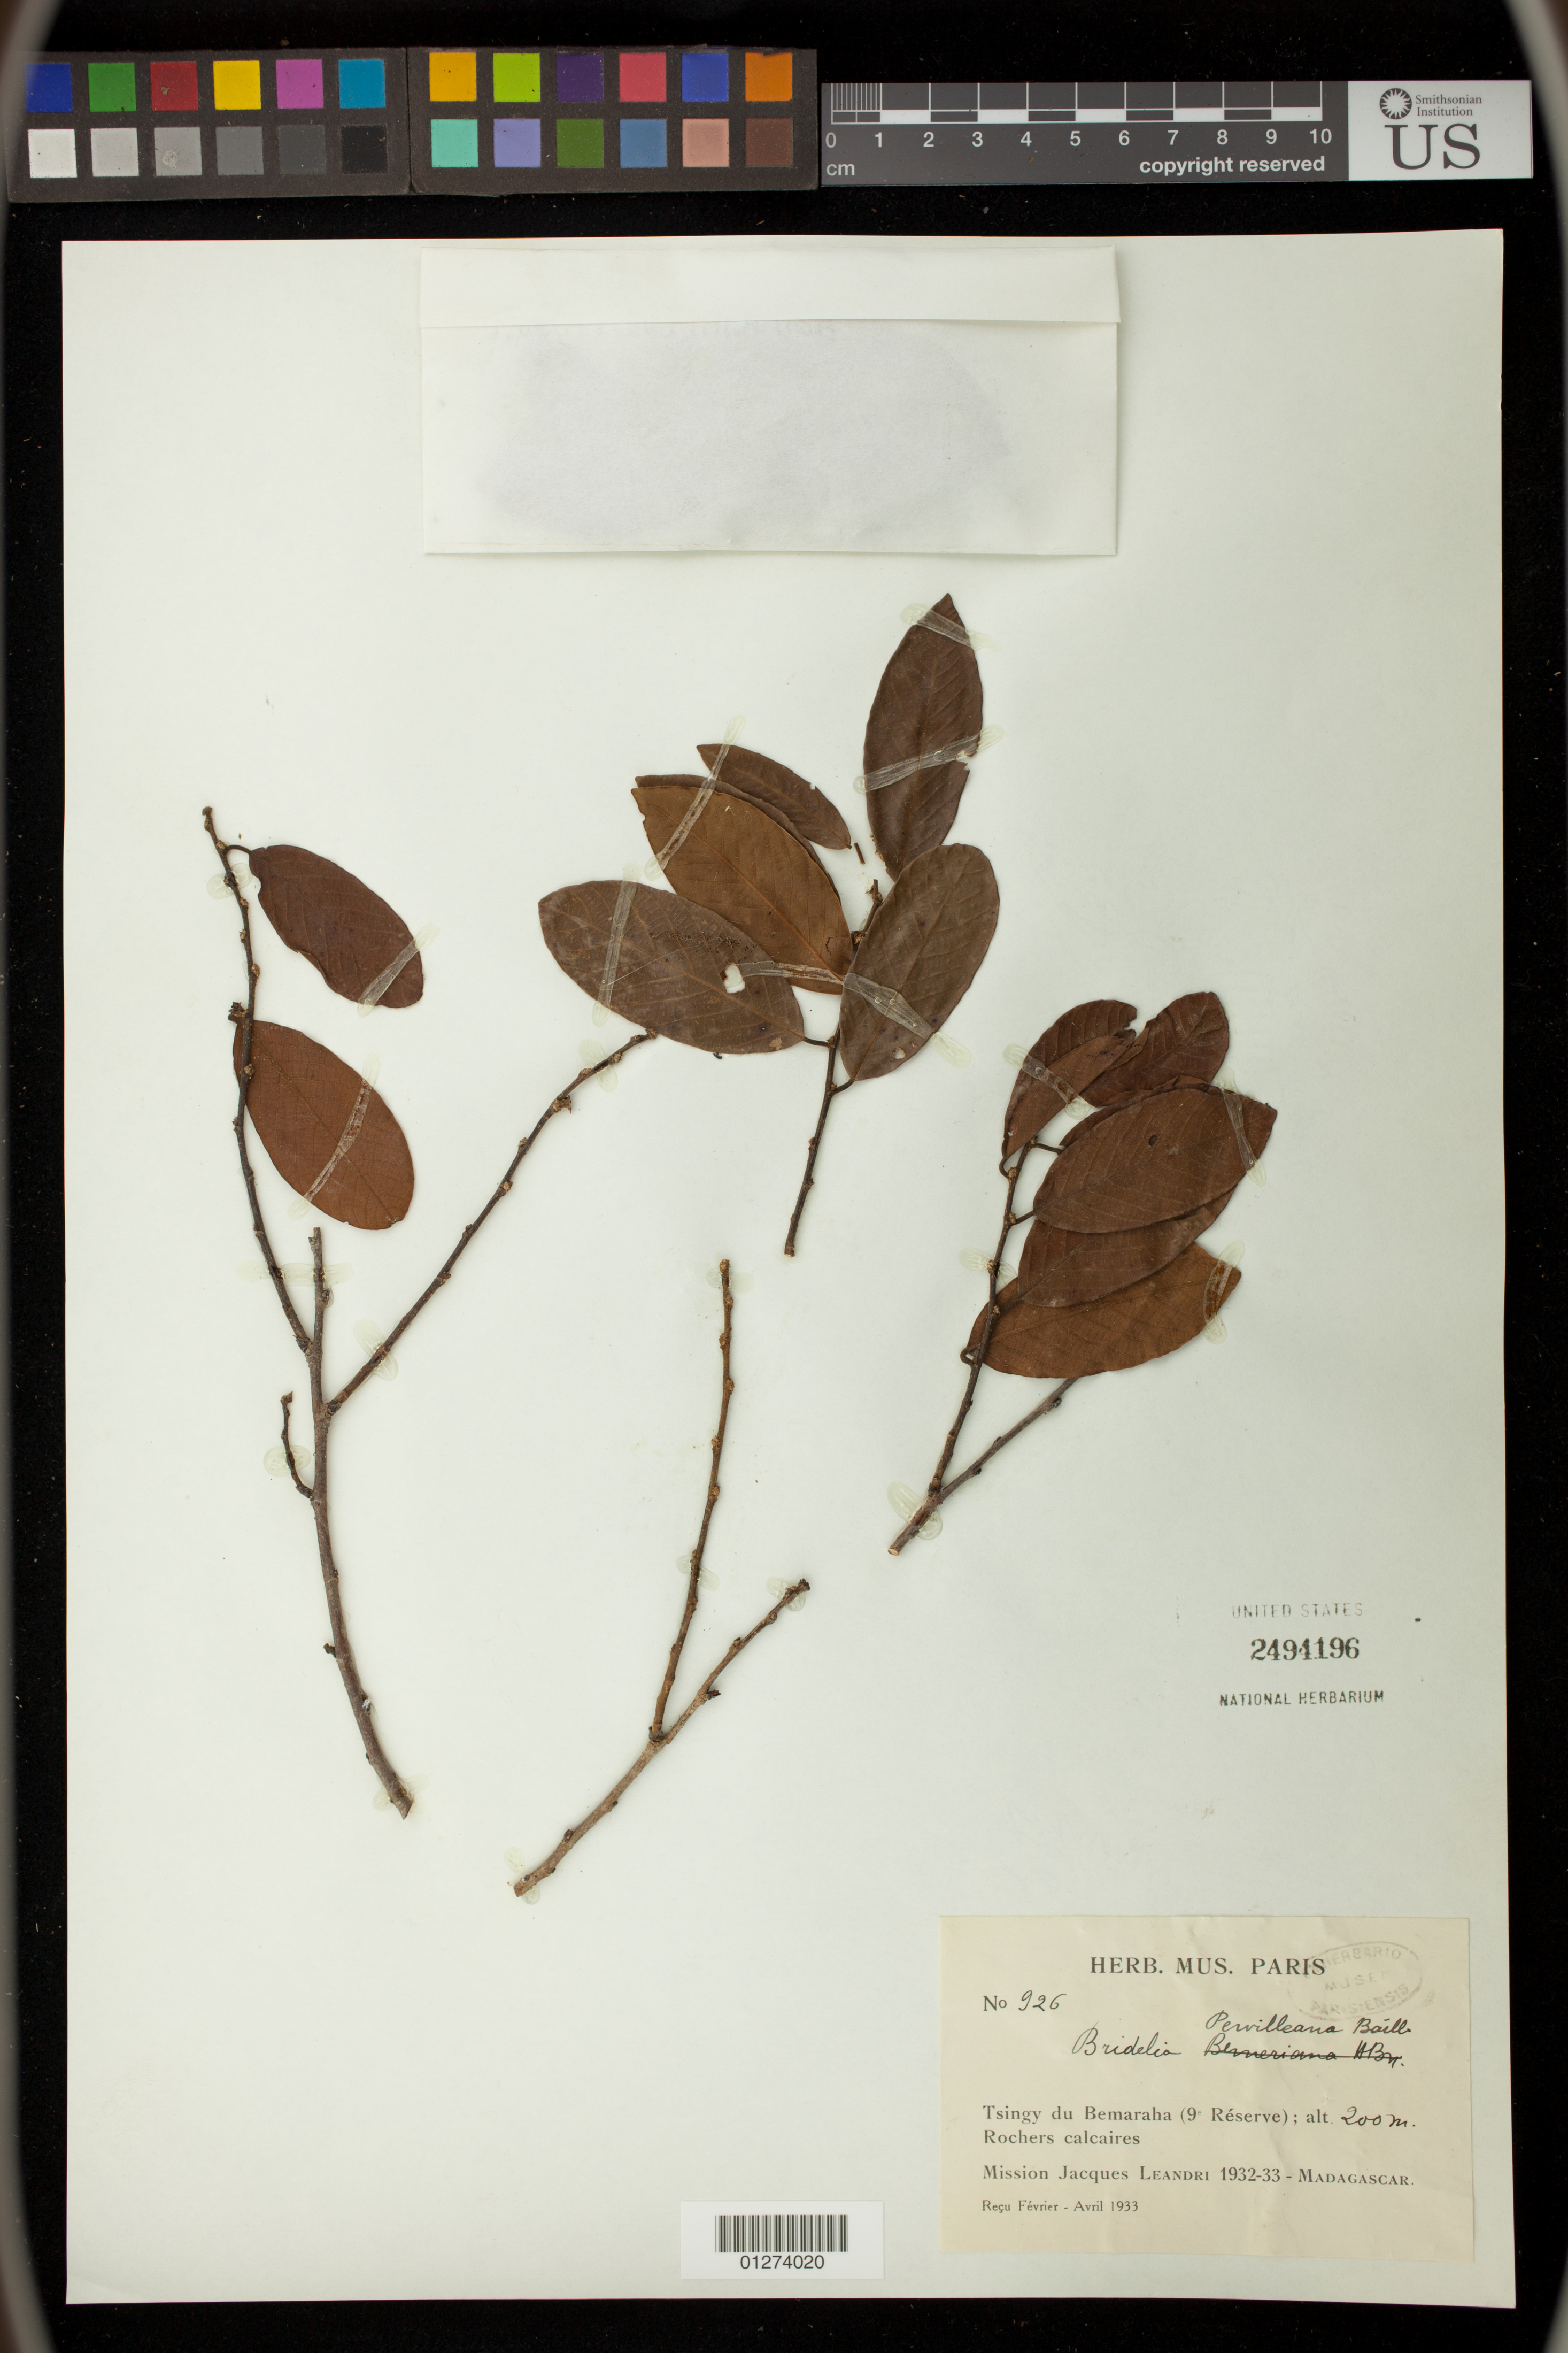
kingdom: Plantae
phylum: Tracheophyta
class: Magnoliopsida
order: Malpighiales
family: Phyllanthaceae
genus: Bridelia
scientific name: Bridelia pervilleana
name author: Baill.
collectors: J. Leandri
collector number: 926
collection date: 1932/1933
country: Madagascar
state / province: Melaky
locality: Tsingy du Bemaraha (9 Reserve), Rochers calcaires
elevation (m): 200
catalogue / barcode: US 2494196